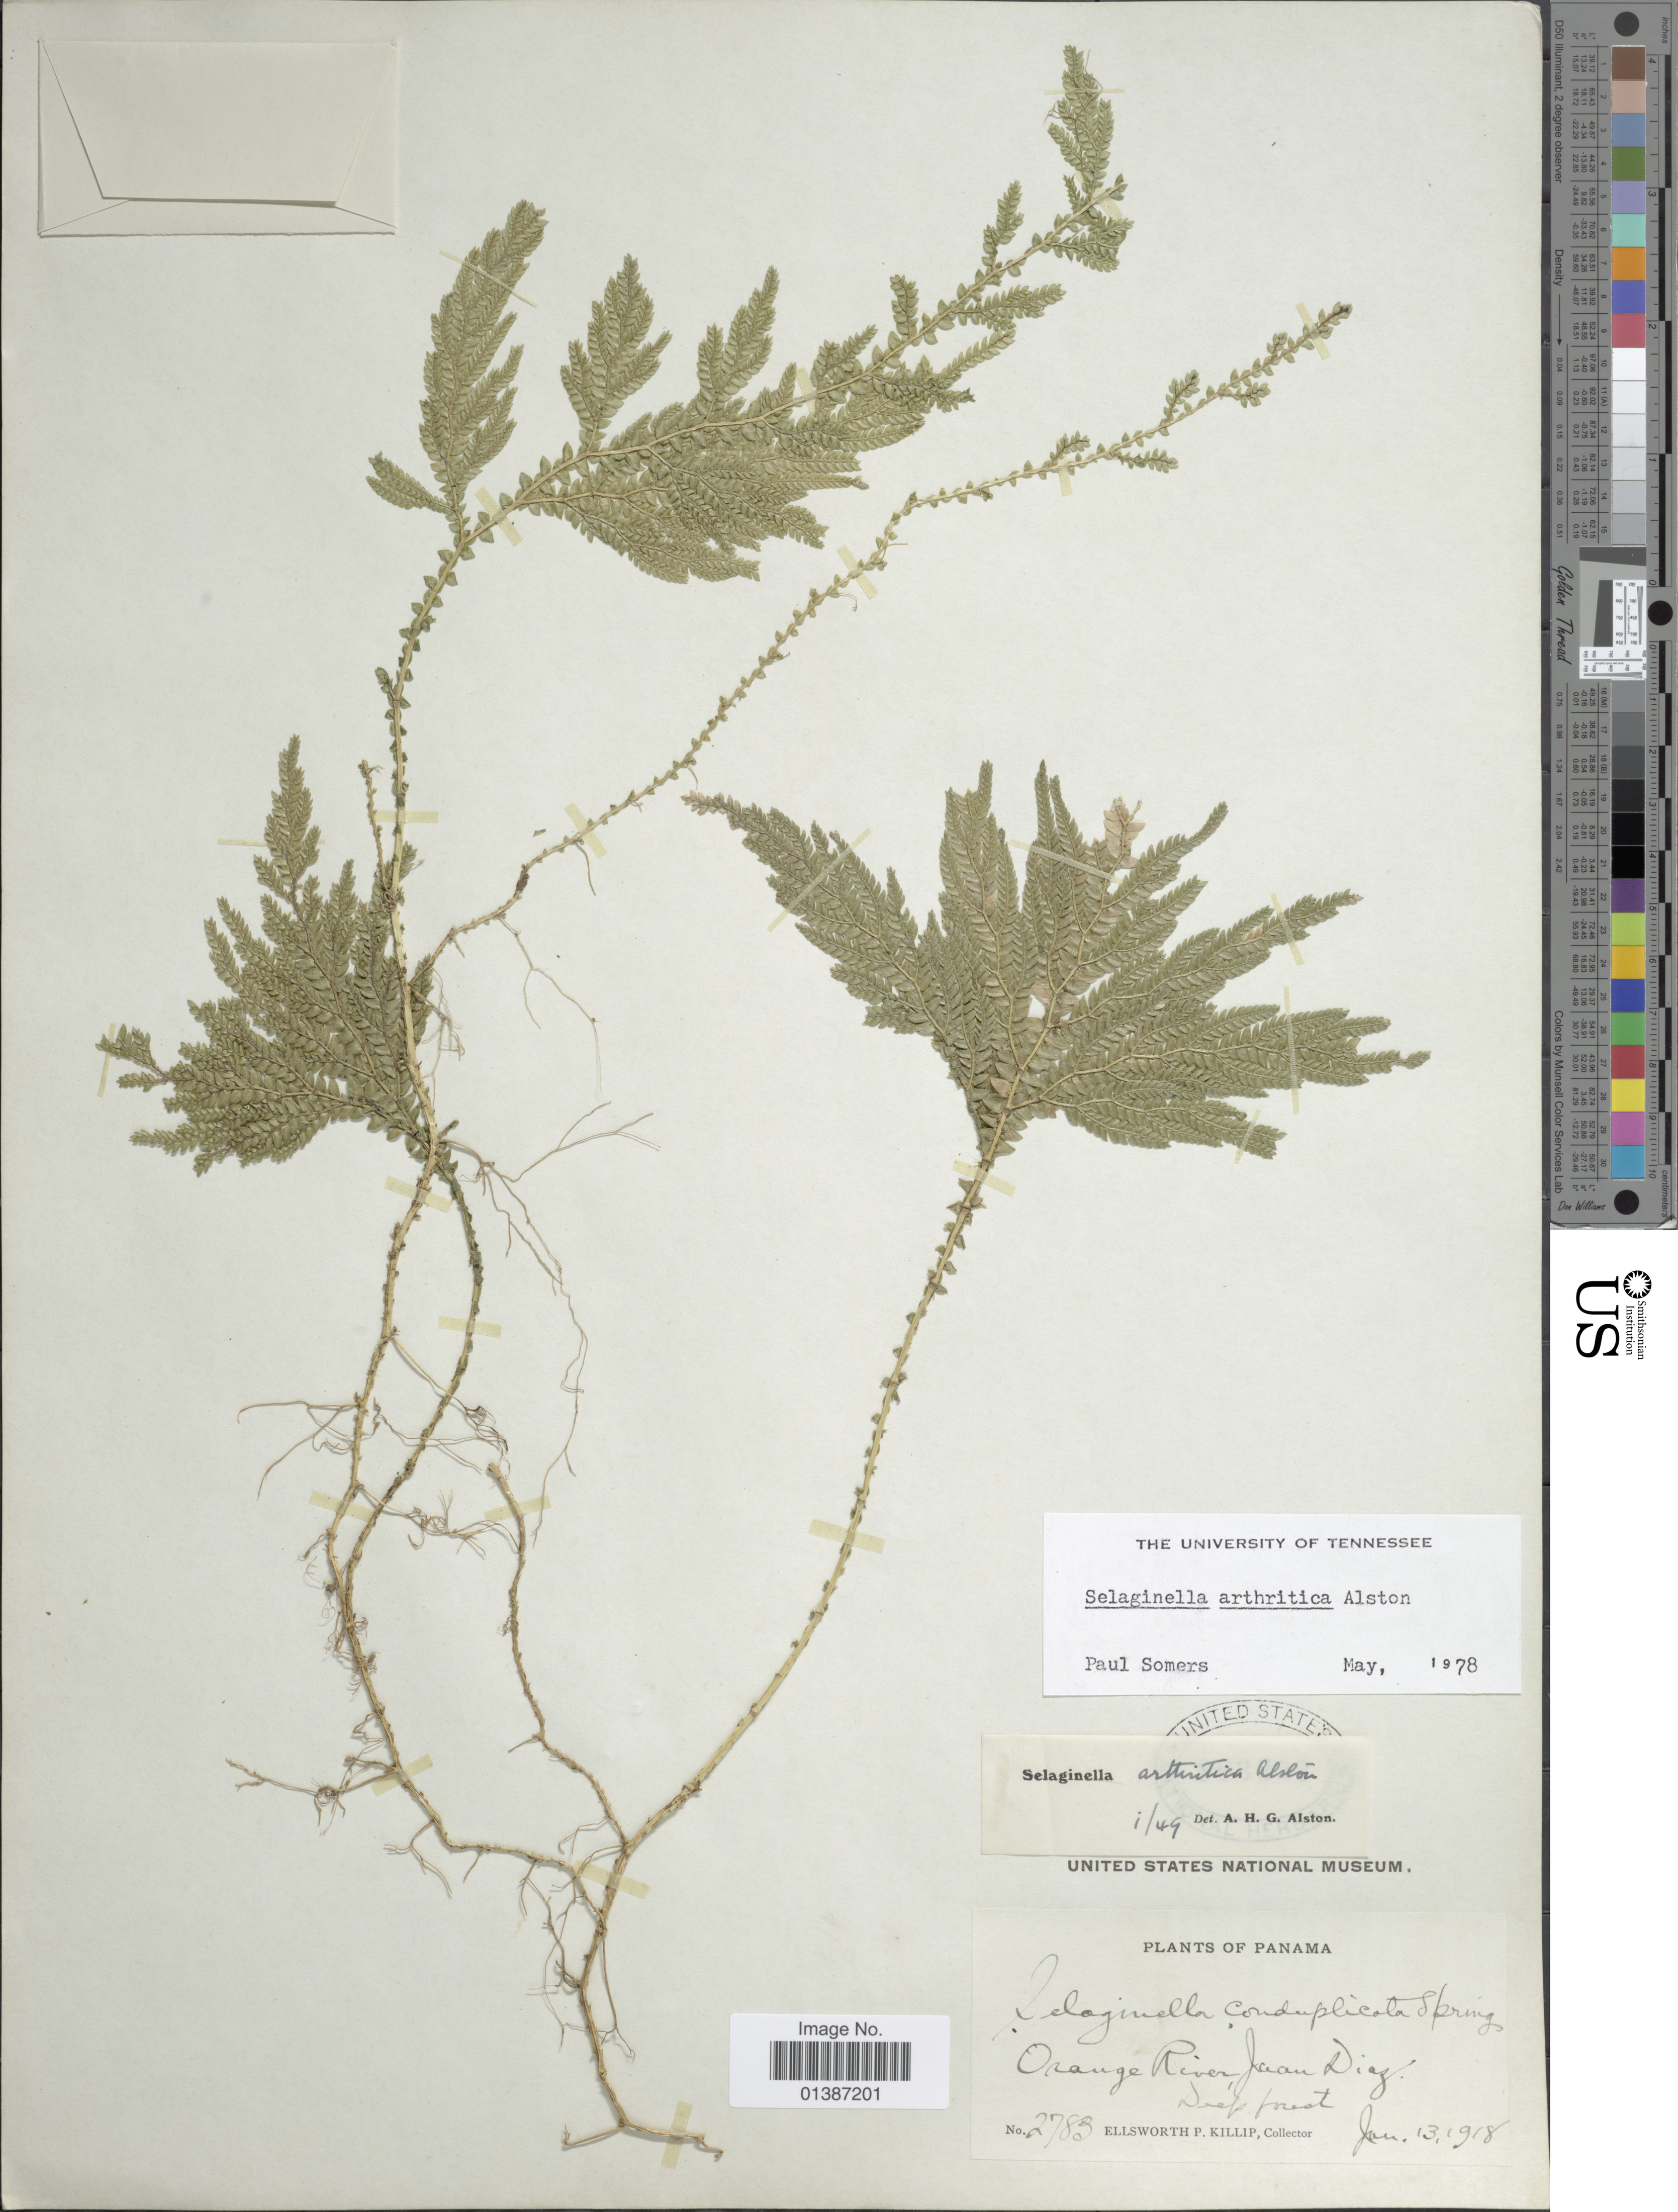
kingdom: Plantae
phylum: Tracheophyta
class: Lycopodiopsida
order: Selaginellales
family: Selaginellaceae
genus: Selaginella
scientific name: Selaginella arthritica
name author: Alston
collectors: E. P. Killip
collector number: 2783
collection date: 1918-01-13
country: Panama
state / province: Panamá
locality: Orange River Juan Diaz